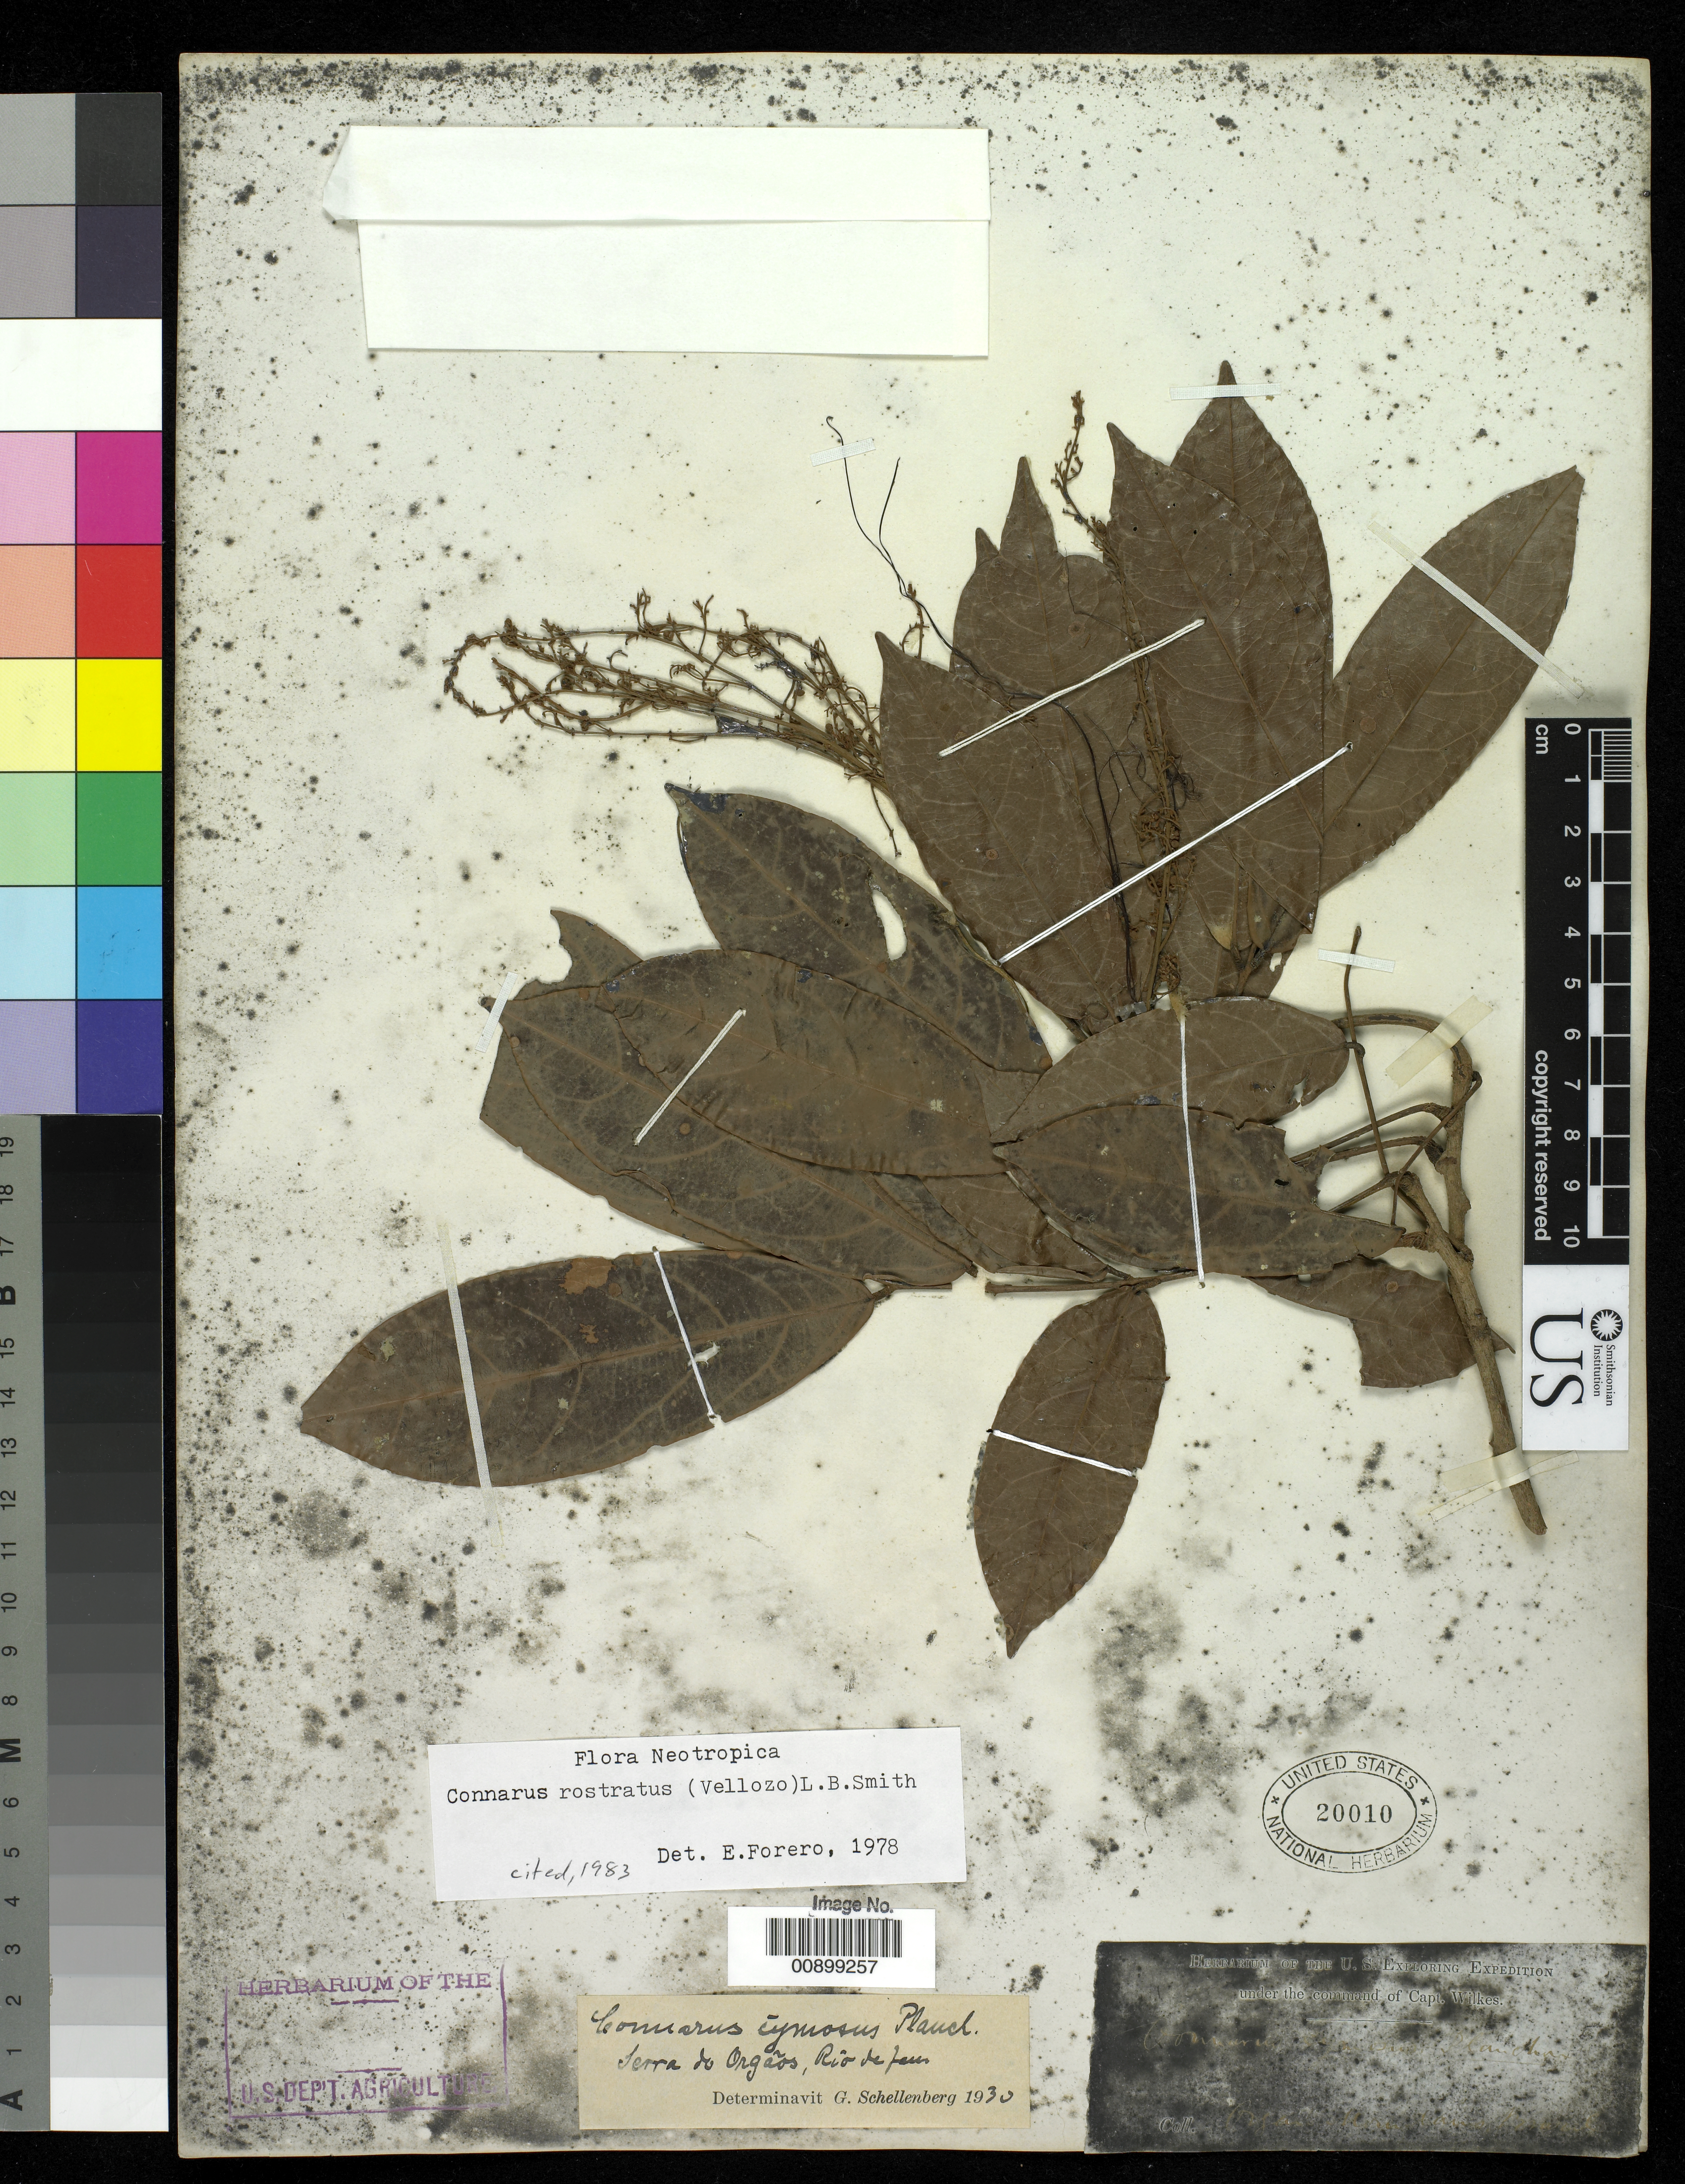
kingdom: Plantae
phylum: Tracheophyta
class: Magnoliopsida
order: Oxalidales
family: Connaraceae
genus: Connarus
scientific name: Connarus rostratus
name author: (Vell.) L.B. Sm.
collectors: Wilkes Explor. Exped.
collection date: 1838/1842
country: Brazil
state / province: Rio de Janeiro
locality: Organ Mountains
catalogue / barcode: US 20010